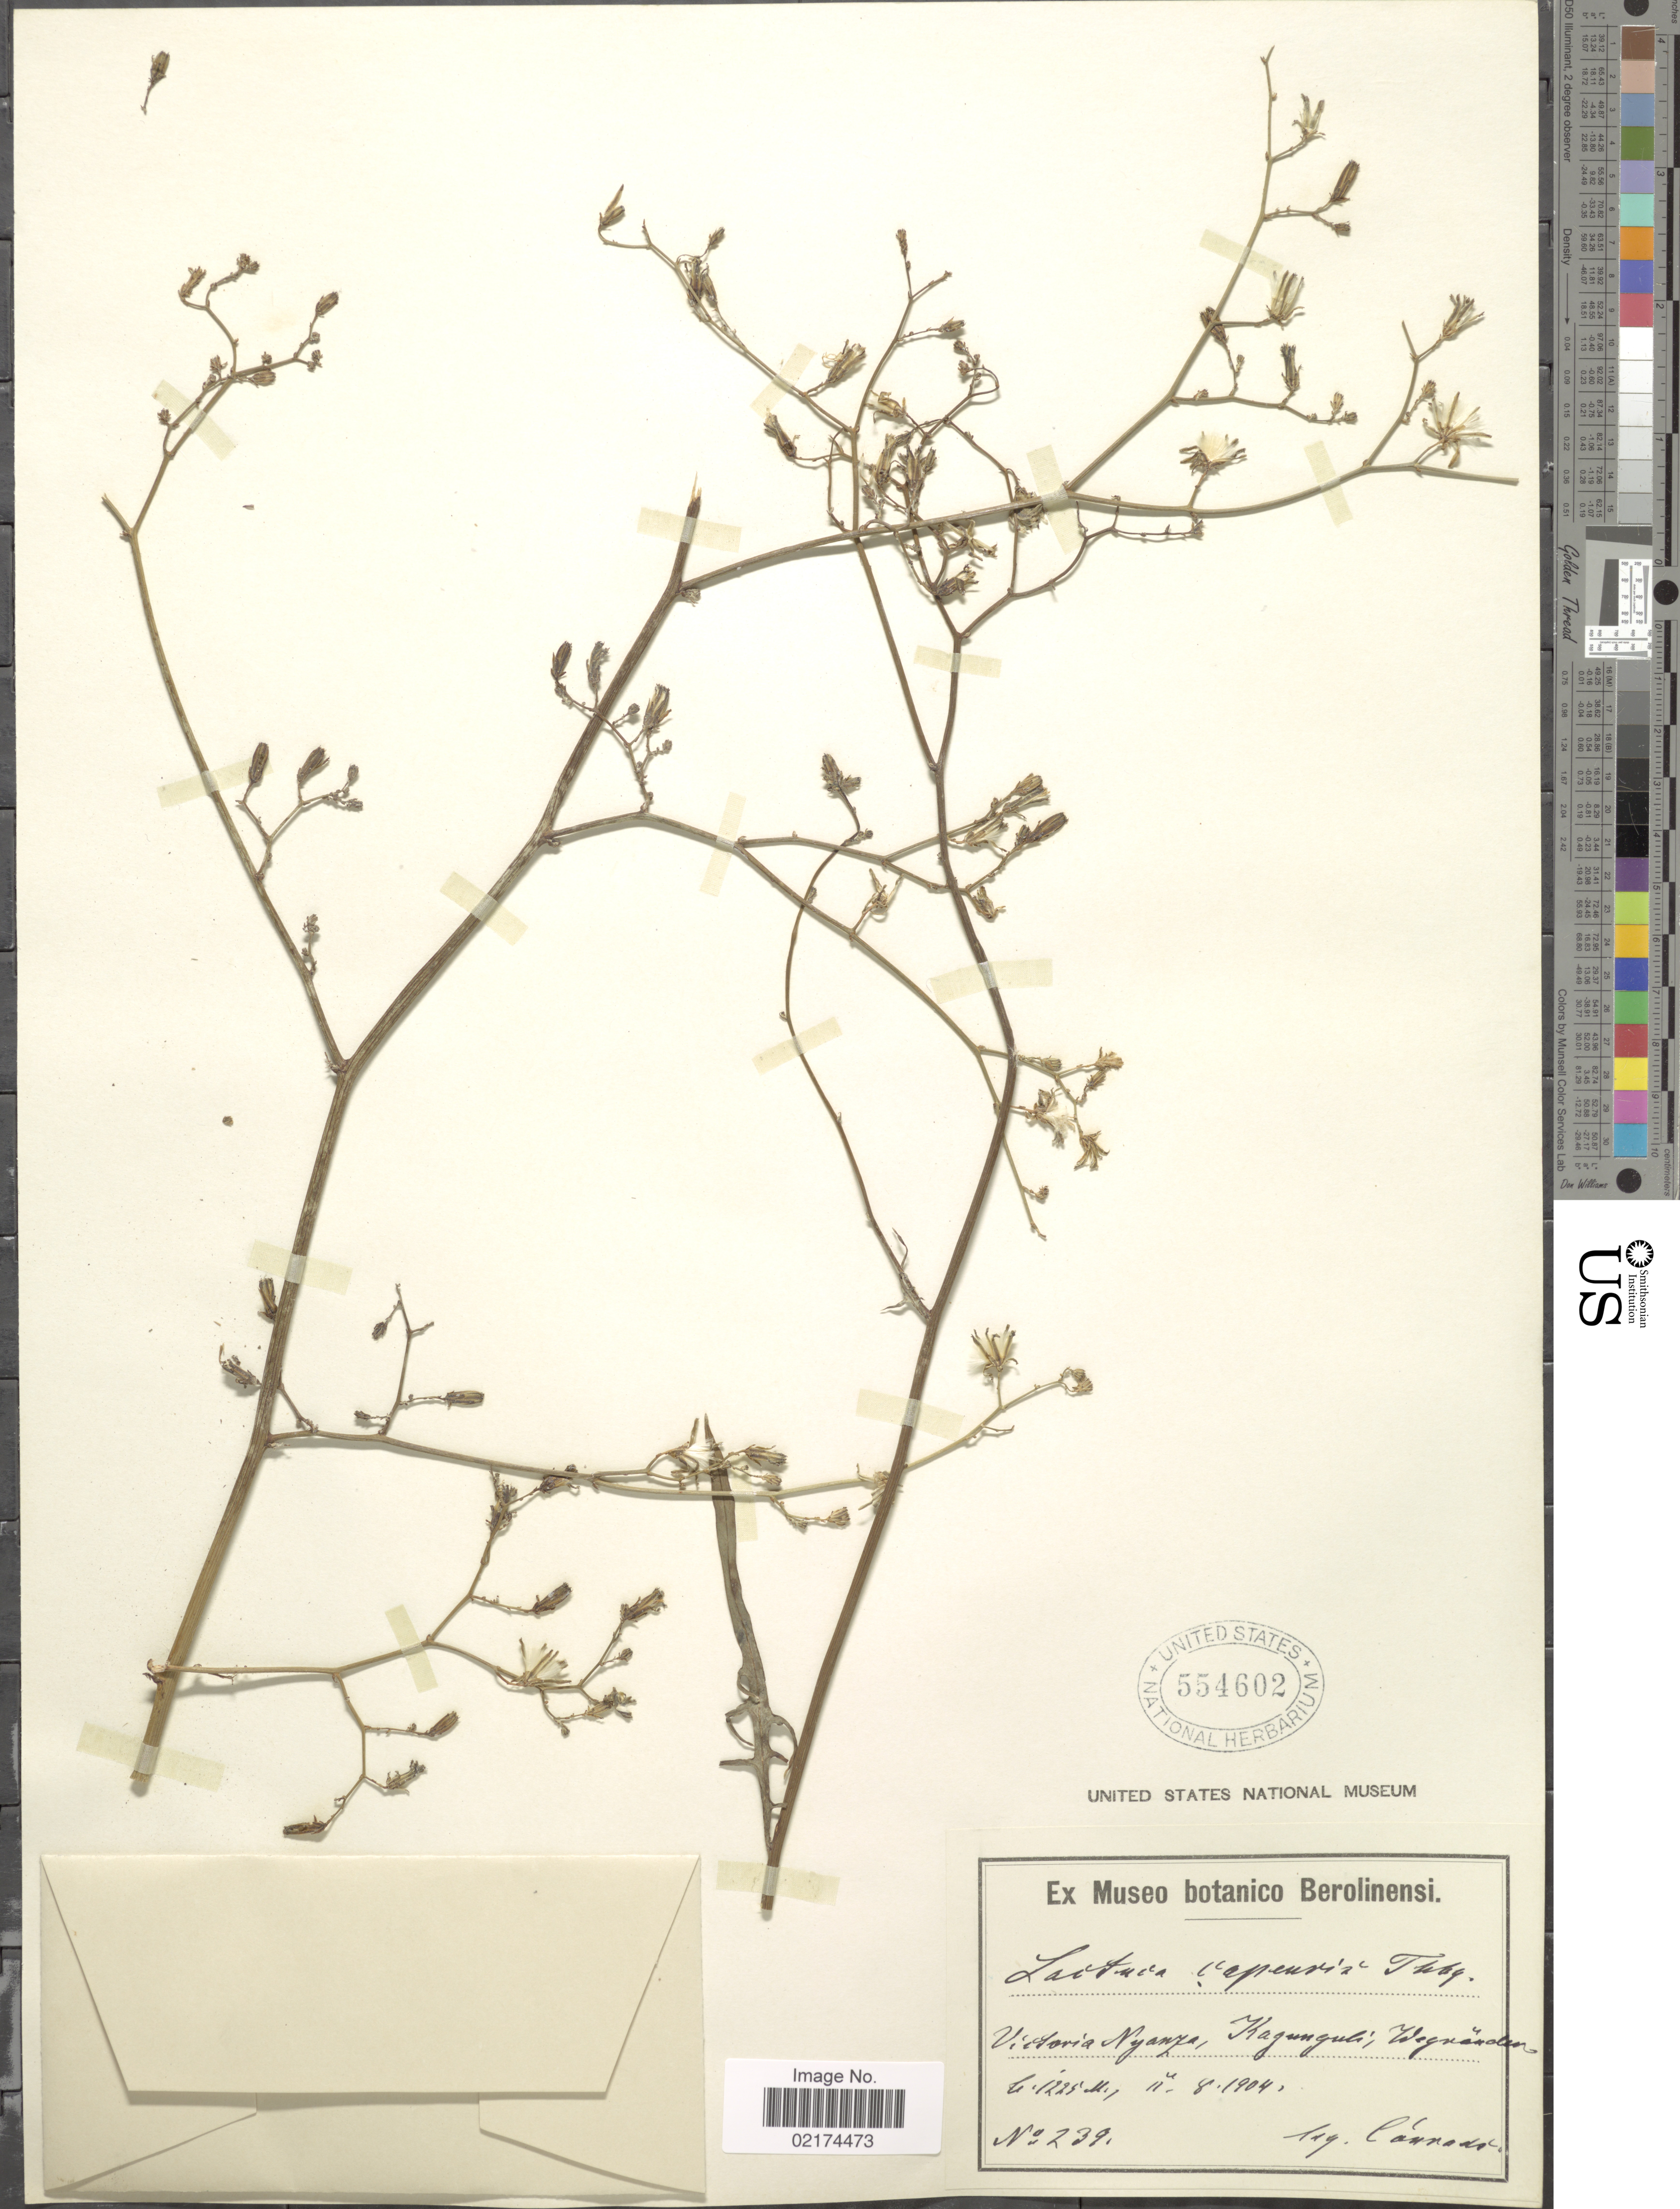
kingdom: Plantae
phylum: Tracheophyta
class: Magnoliopsida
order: Asterales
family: Asteraceae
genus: Lactuca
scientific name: Lactuca inermis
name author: Forssk.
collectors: Conradt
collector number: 239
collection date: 1904-08-11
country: Kenya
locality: Victoria Nyanza, Kagunguls; Wegnanden [interpreted]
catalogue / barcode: US 554602